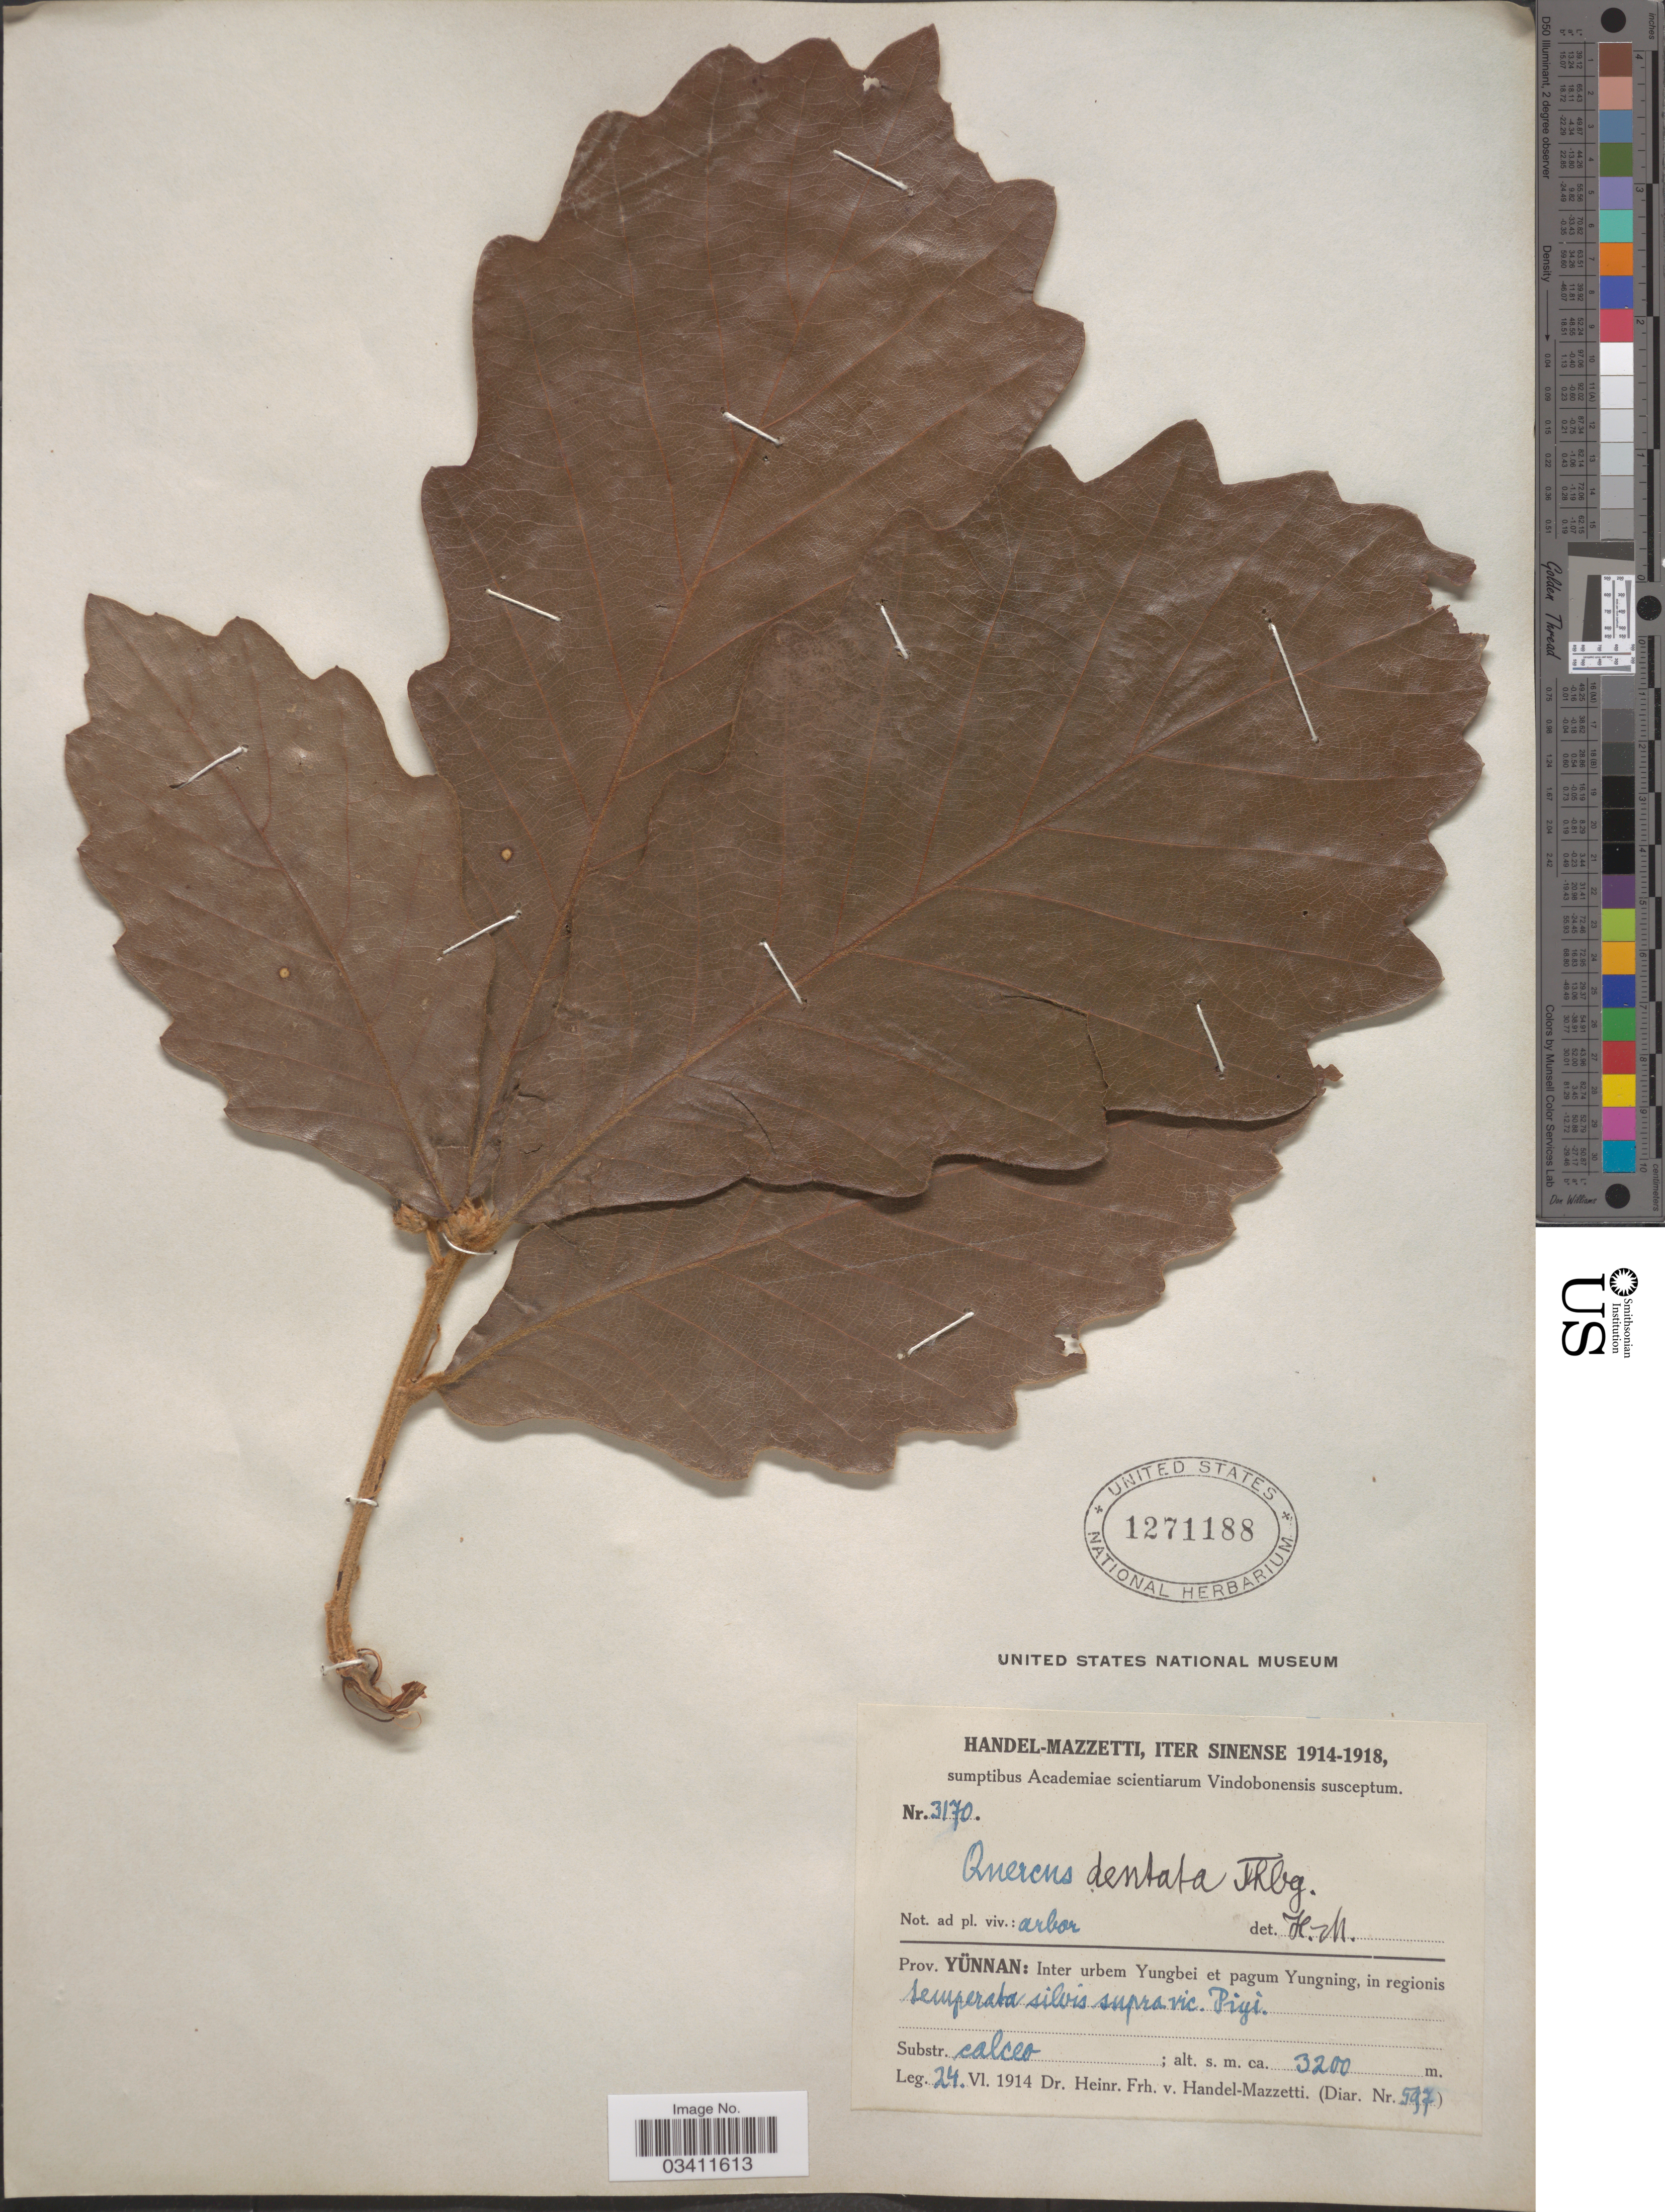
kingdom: Plantae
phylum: Tracheophyta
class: Magnoliopsida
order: Fagales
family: Fagaceae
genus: Quercus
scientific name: Quercus dentata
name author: Thunb.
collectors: H. Handel-Mazzetti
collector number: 3170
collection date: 1914-06-24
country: China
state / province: Yunnan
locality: Inter urbem Yungbei et pagum Yungning, in regionis semperata silvis supra vic. Piyi. Substr. calceo [interpreted].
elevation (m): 3200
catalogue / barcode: US 1271188